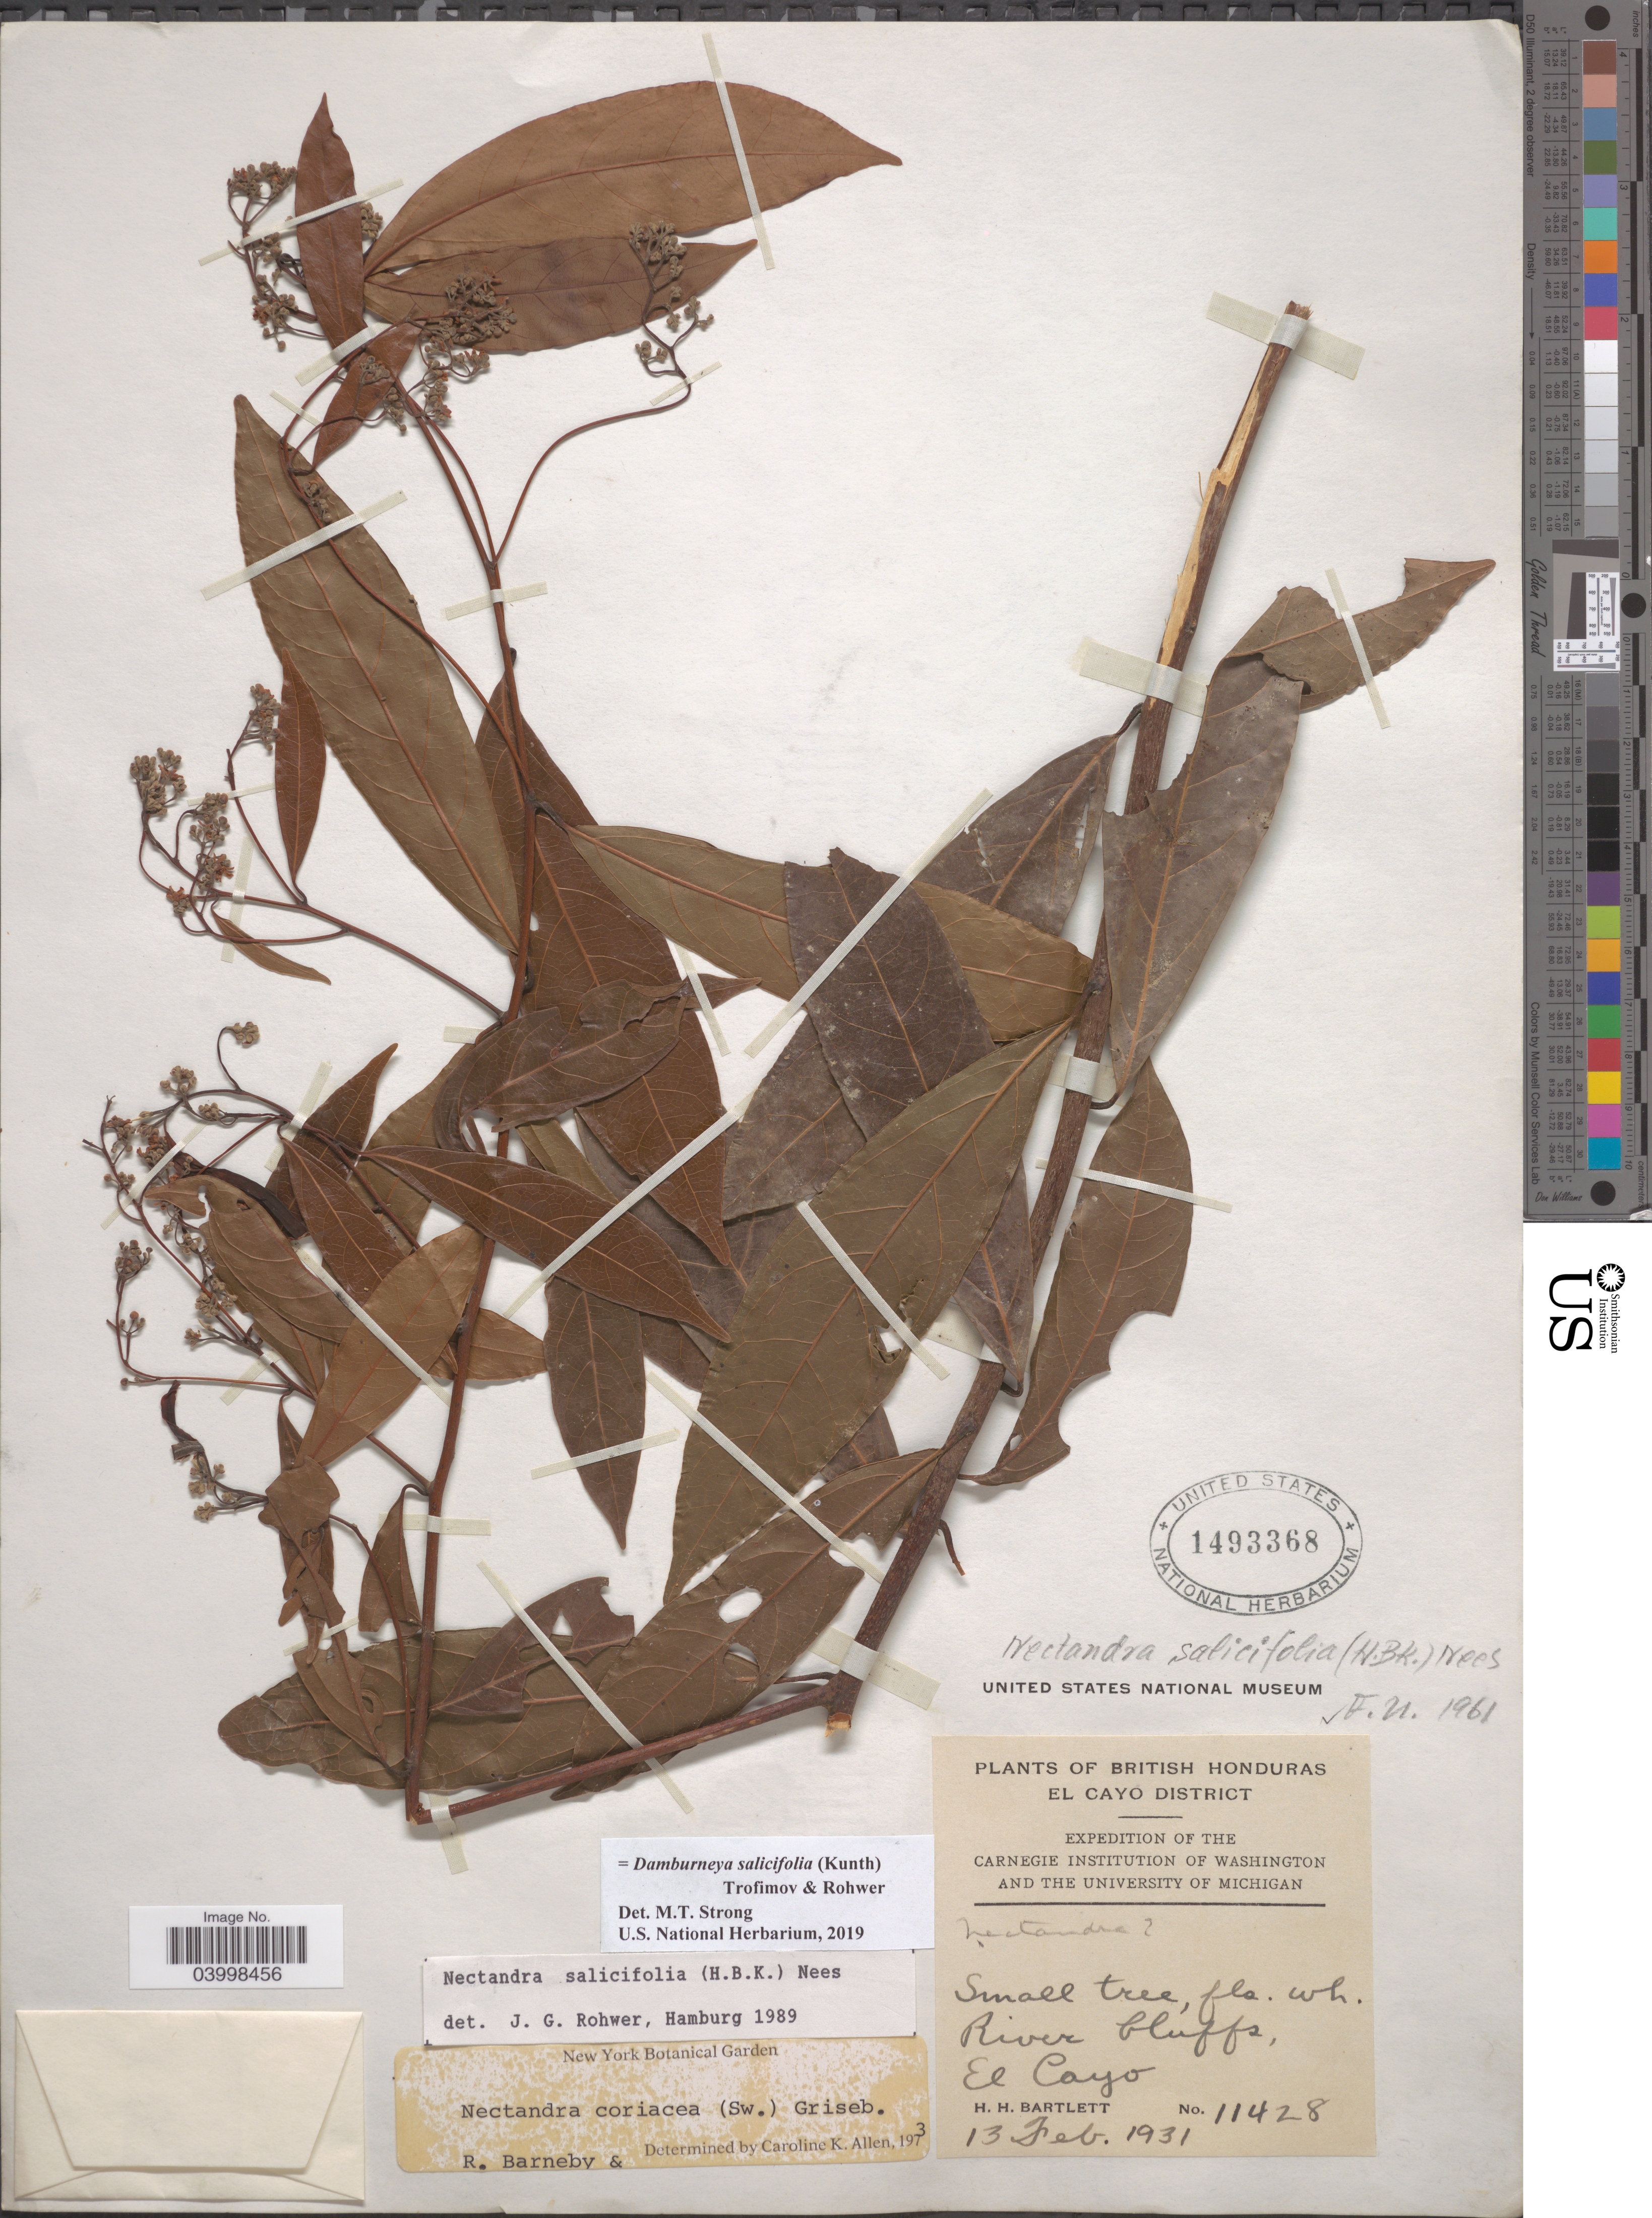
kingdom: Plantae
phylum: Tracheophyta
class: Magnoliopsida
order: Laurales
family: Lauraceae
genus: Damburneya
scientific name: Damburneya salicifolia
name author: (Kunth) Trofimov & Rohwer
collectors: H. H. Bartlett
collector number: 11428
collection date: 1931-02-13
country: Belize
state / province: Cayo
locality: British Honduras. El Cayo District. River bluffs, El Cayo.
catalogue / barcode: US 1493368